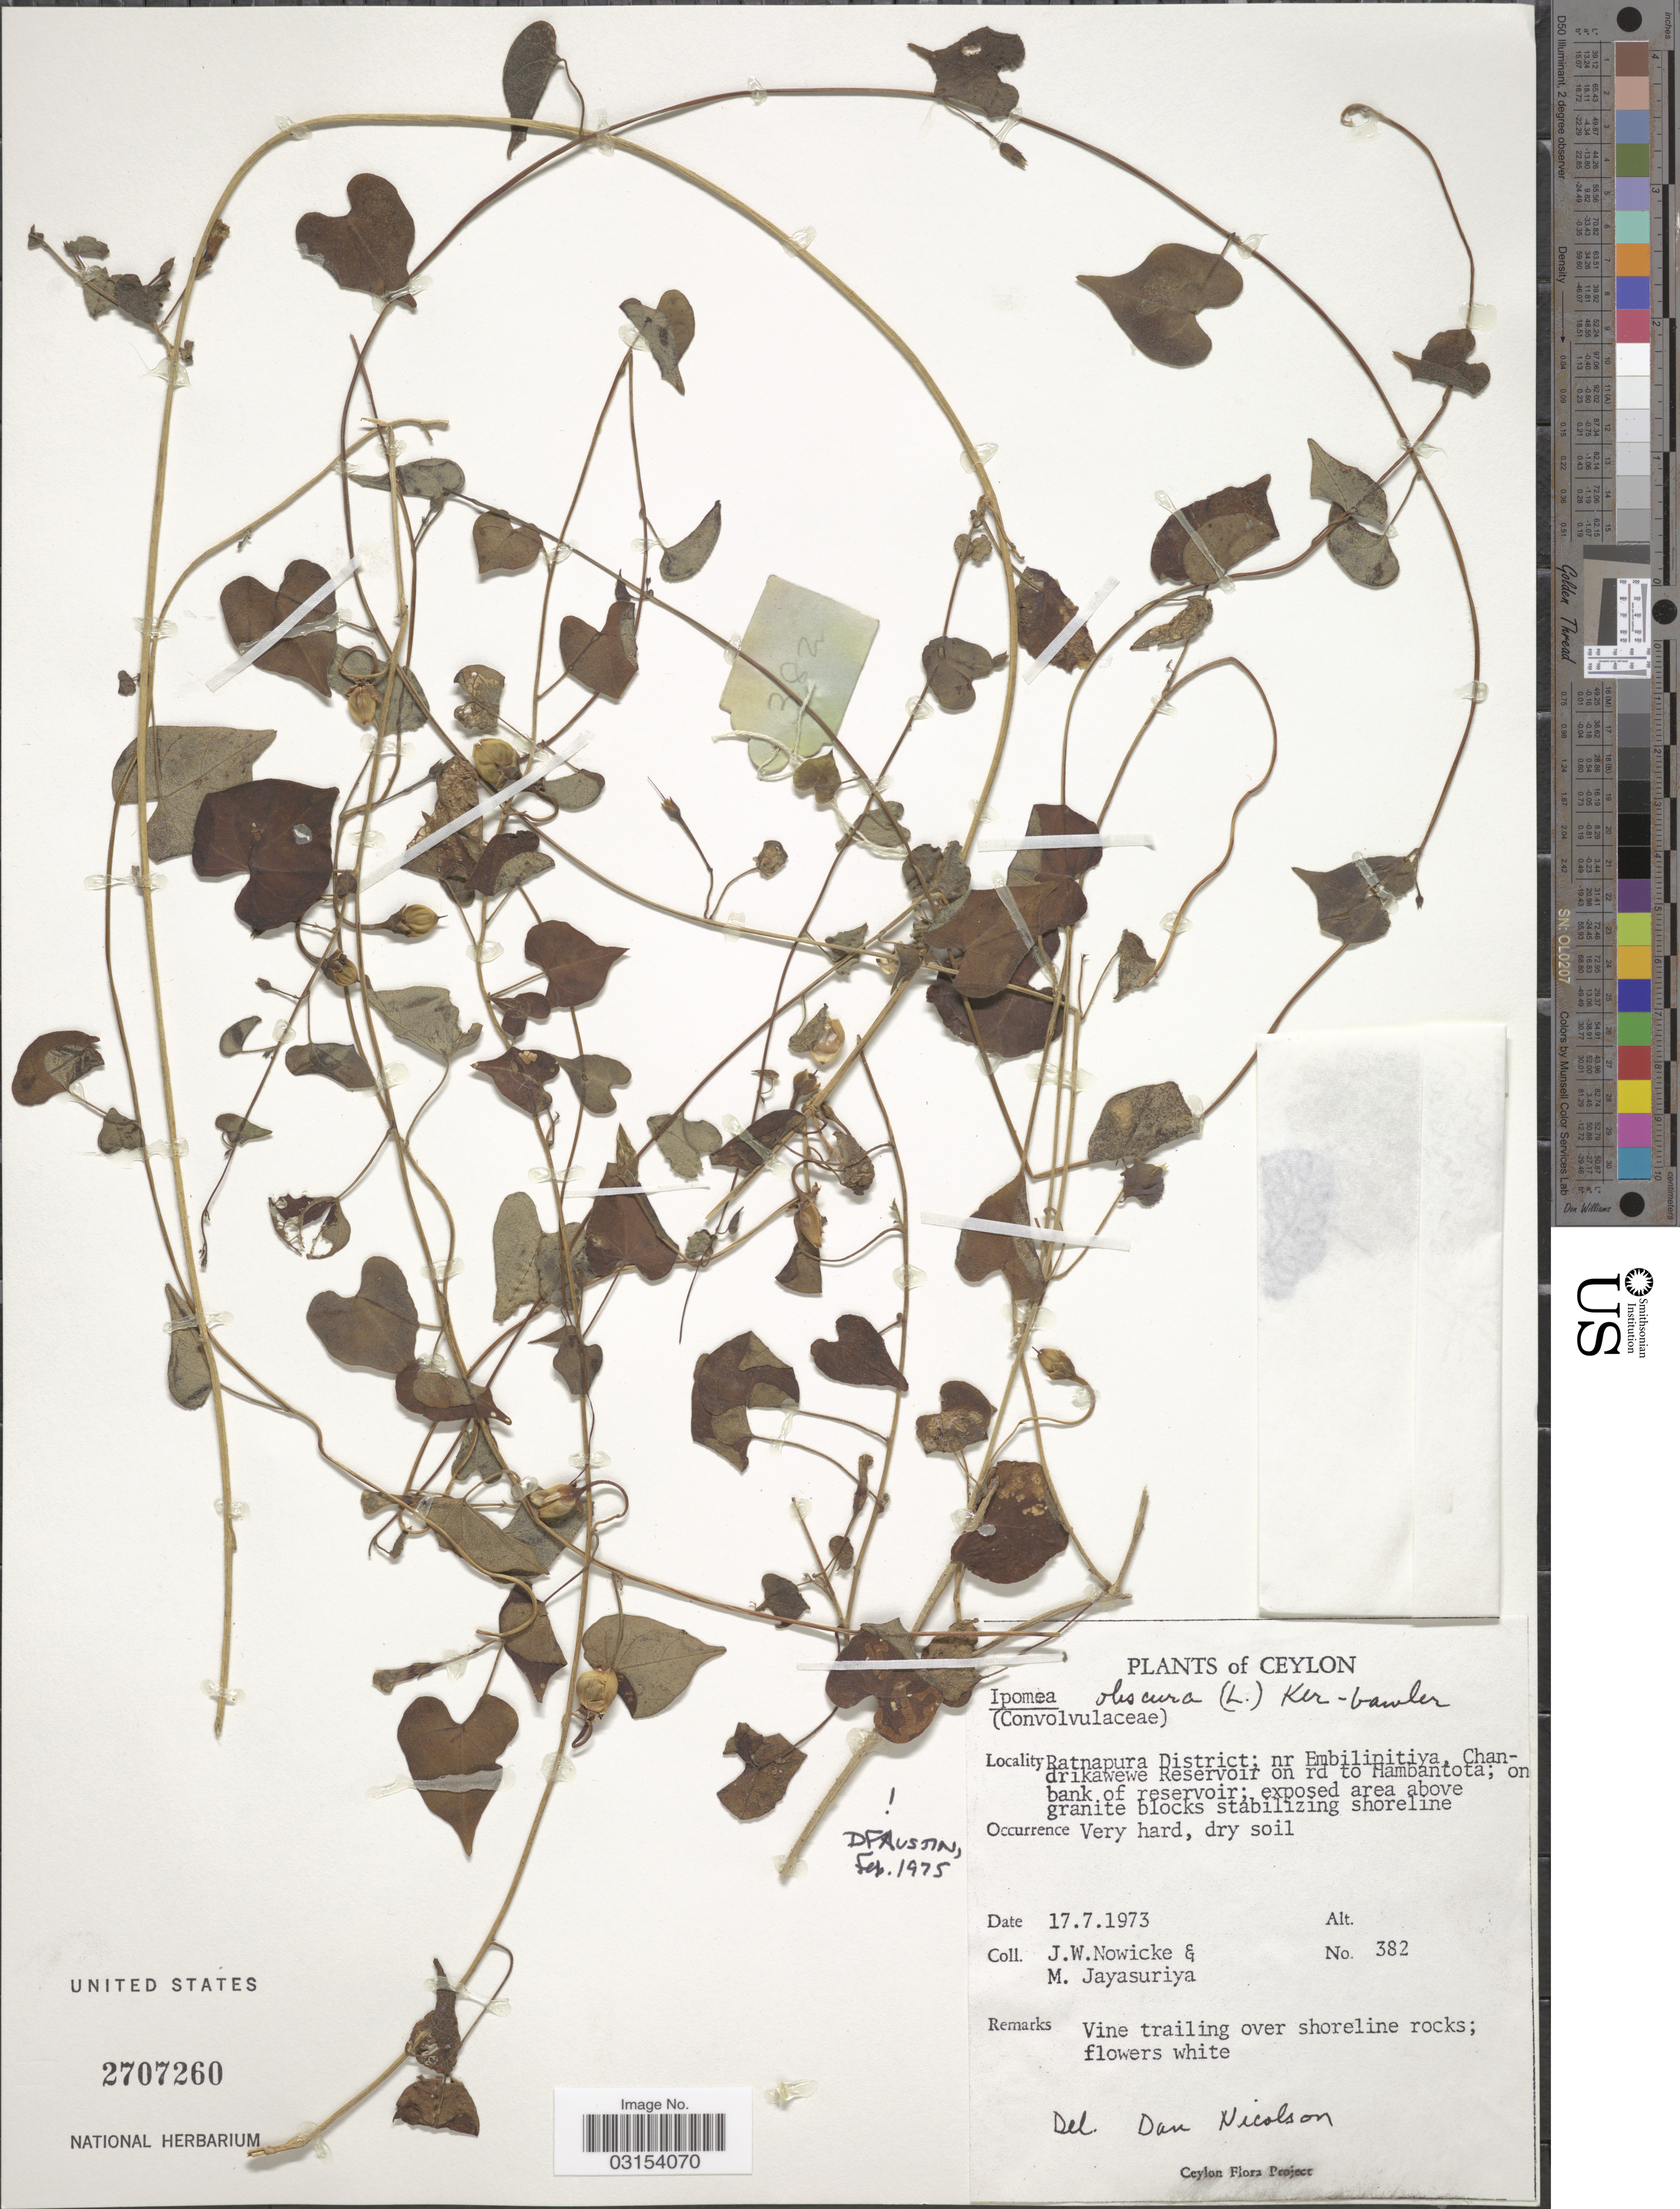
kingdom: Plantae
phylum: Tracheophyta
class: Magnoliopsida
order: Solanales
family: Convolvulaceae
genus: Ipomoea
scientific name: Ipomoea obscura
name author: (L.) Ker Gawl.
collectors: J. W. Nowicke & M. Jayasuriya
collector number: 382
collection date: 1973-07-17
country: Sri Lanka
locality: Ceylon, Ratnapura District: nr Embilinitiya, Chandrikawewe Reservoir on rd to Hambantota; on bank of reservoir.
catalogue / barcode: US 2707260